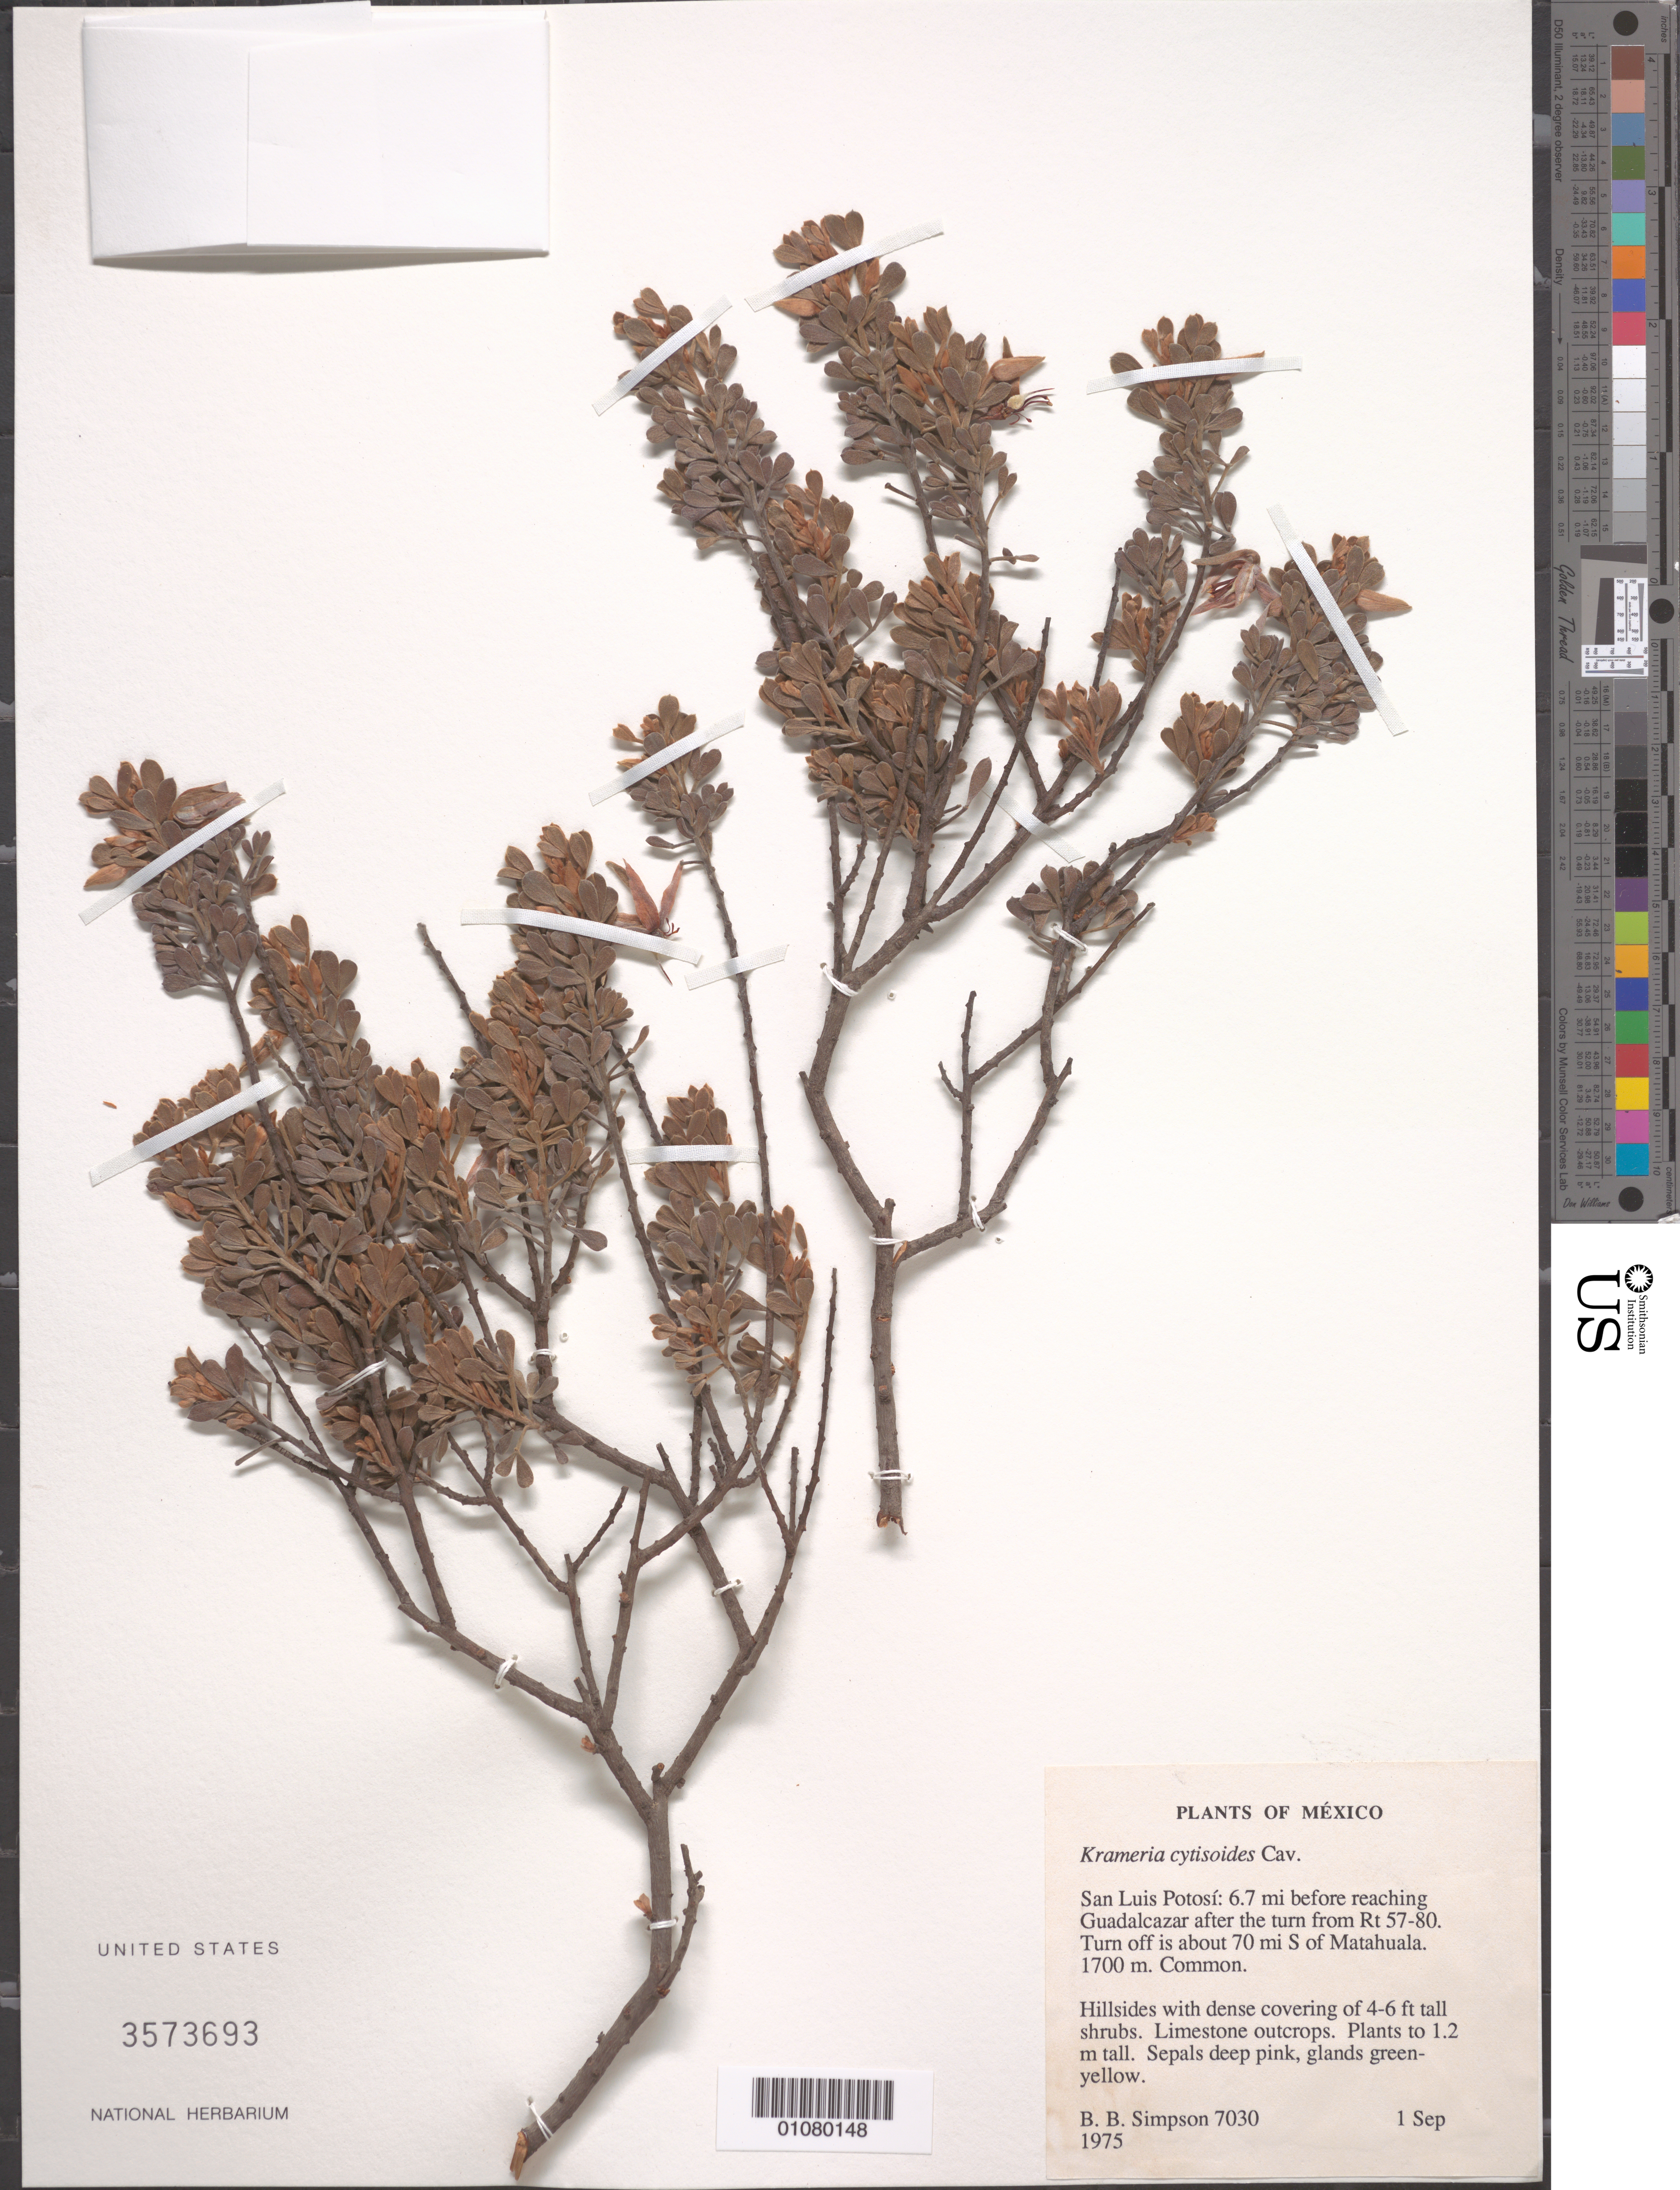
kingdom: Plantae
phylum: Tracheophyta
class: Magnoliopsida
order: Zygophyllales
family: Krameriaceae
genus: Krameria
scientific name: Krameria cytisoides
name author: Cav.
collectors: B. B. Simpson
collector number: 7030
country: Mexico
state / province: San Luis Potosi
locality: Guadalcazar after tjhe turn from Rt 57-80, S of Matahuala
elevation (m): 1700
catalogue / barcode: US 3573693